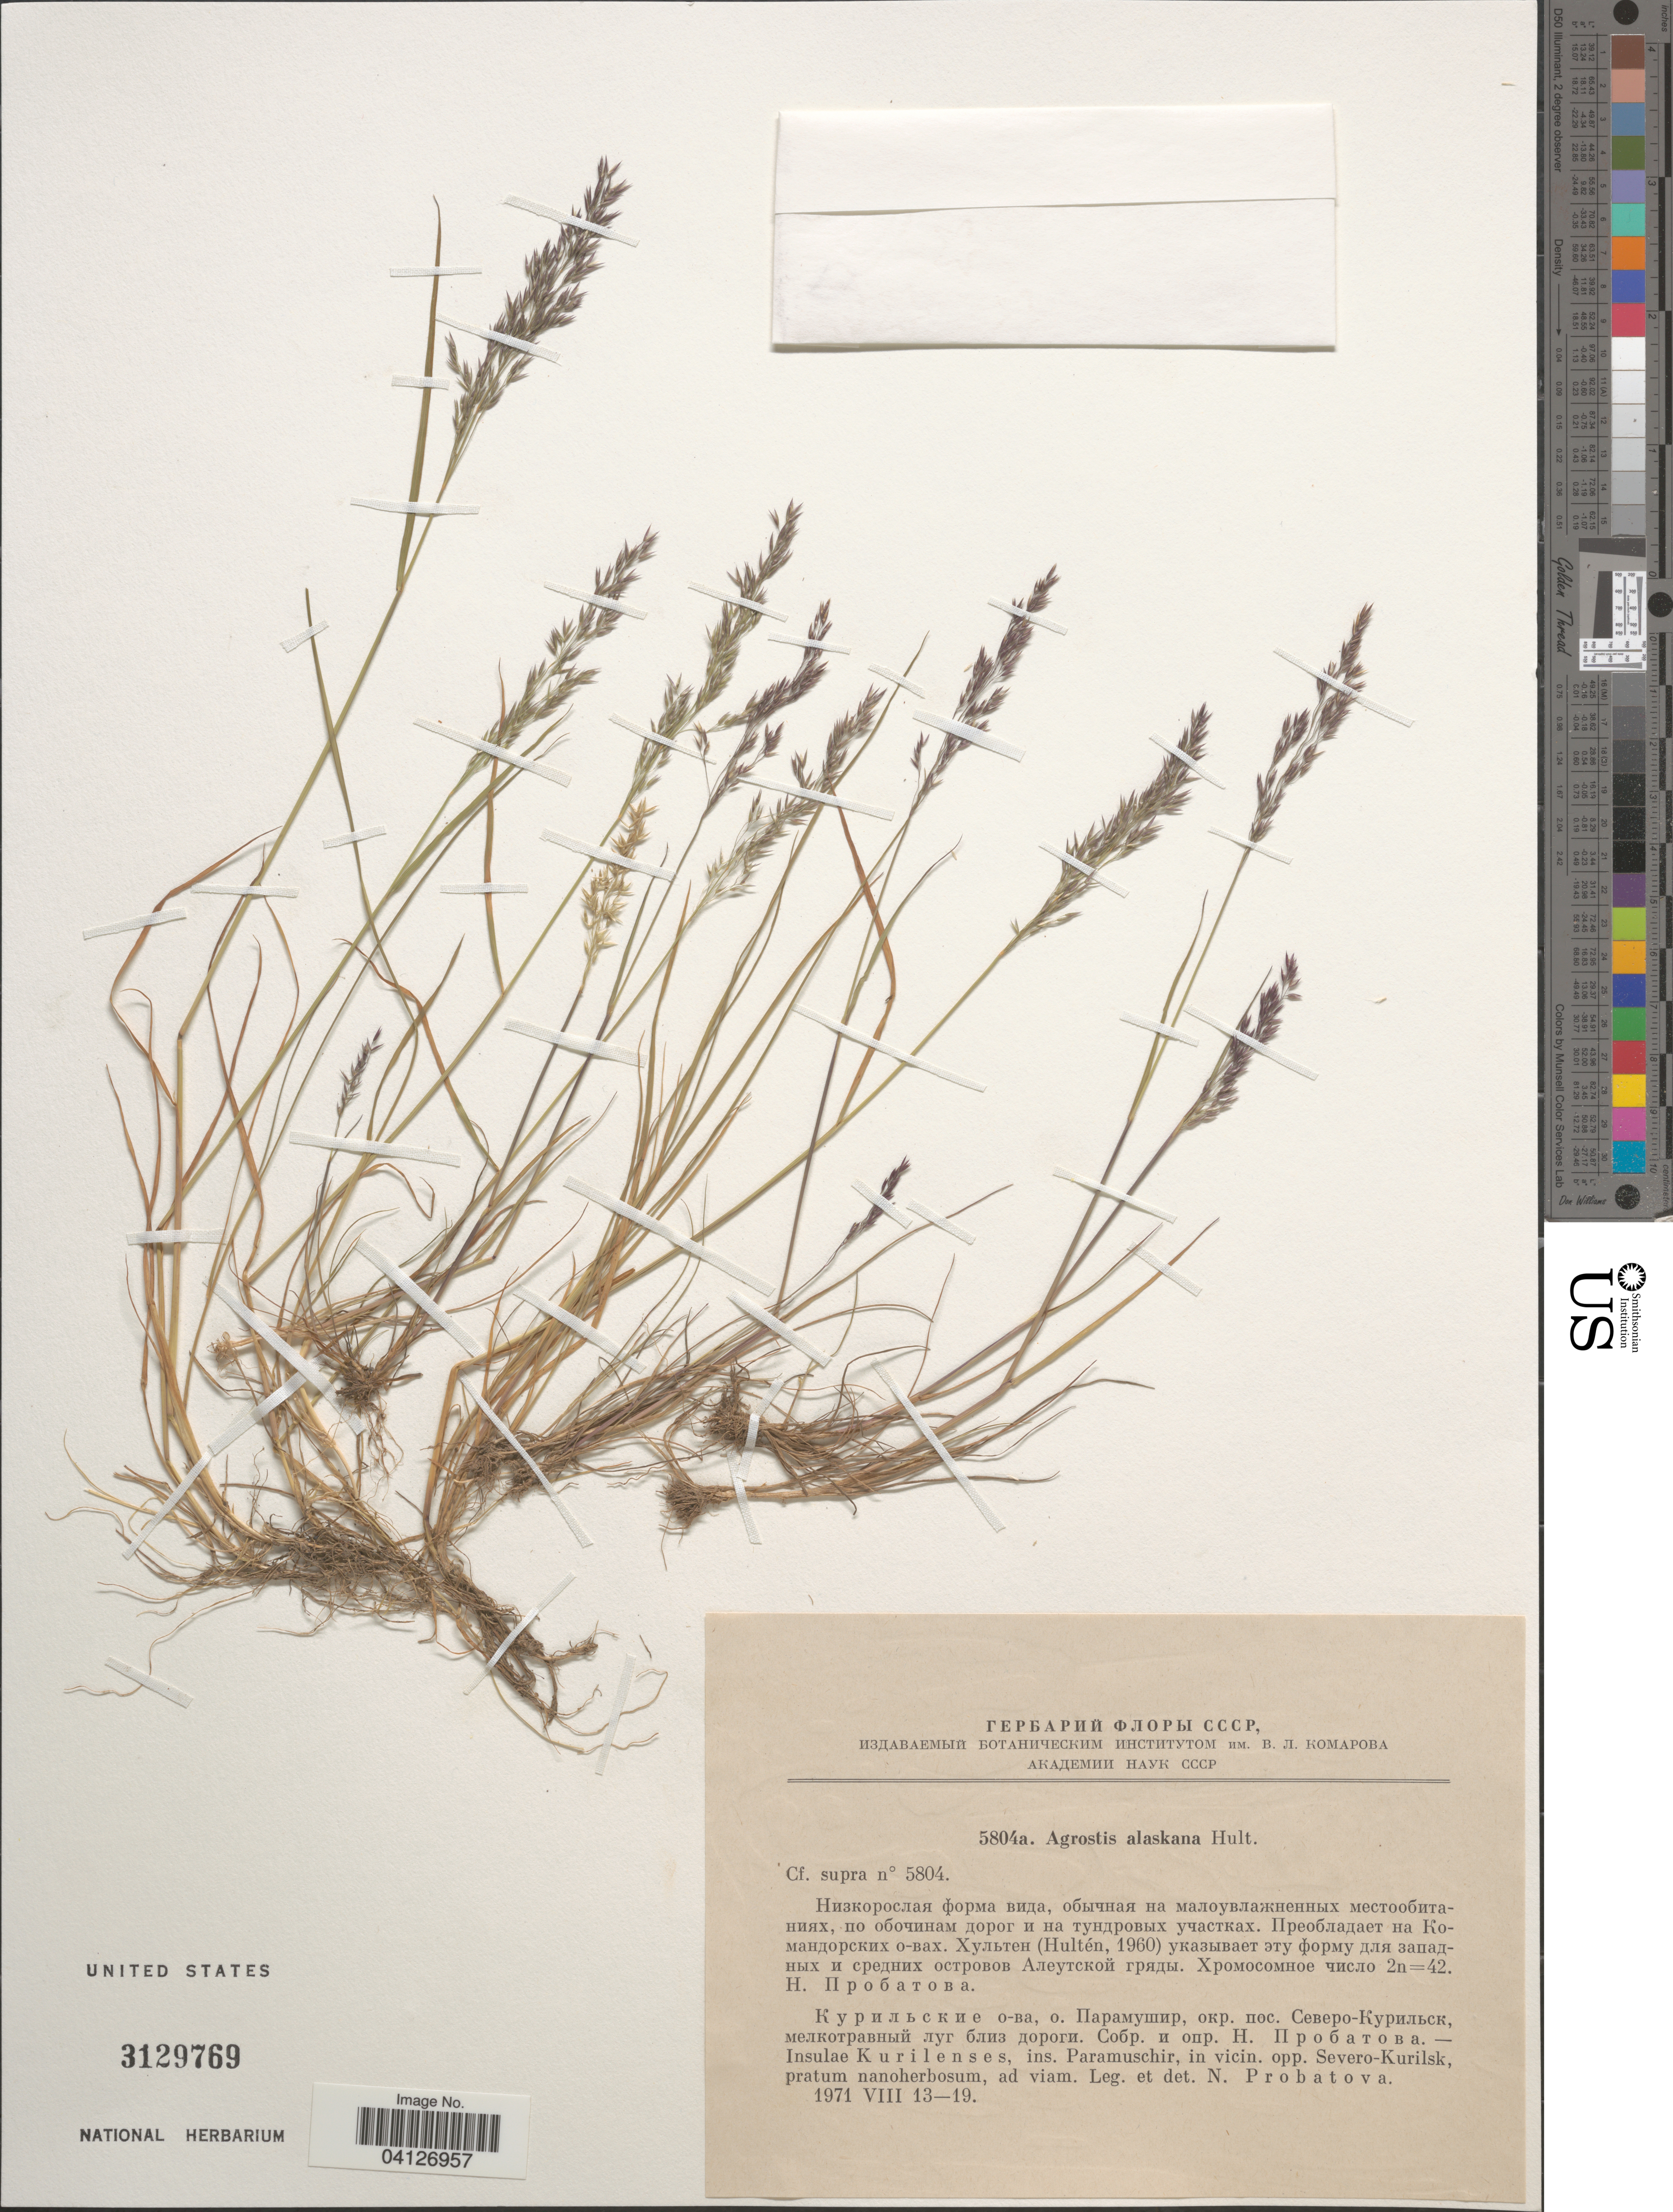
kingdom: Plantae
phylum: Tracheophyta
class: Liliopsida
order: Poales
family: Poaceae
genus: Agrostis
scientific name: Agrostis alaskana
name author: Hultén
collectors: N. S. Probatova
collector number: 5804a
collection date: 1971-08-13/1971-08-19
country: Russian Federation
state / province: Sakhalin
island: Kuril Is.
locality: Ins. Paramuschir, in vicin. opp. Severo-Kurilsk.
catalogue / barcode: US 3129769